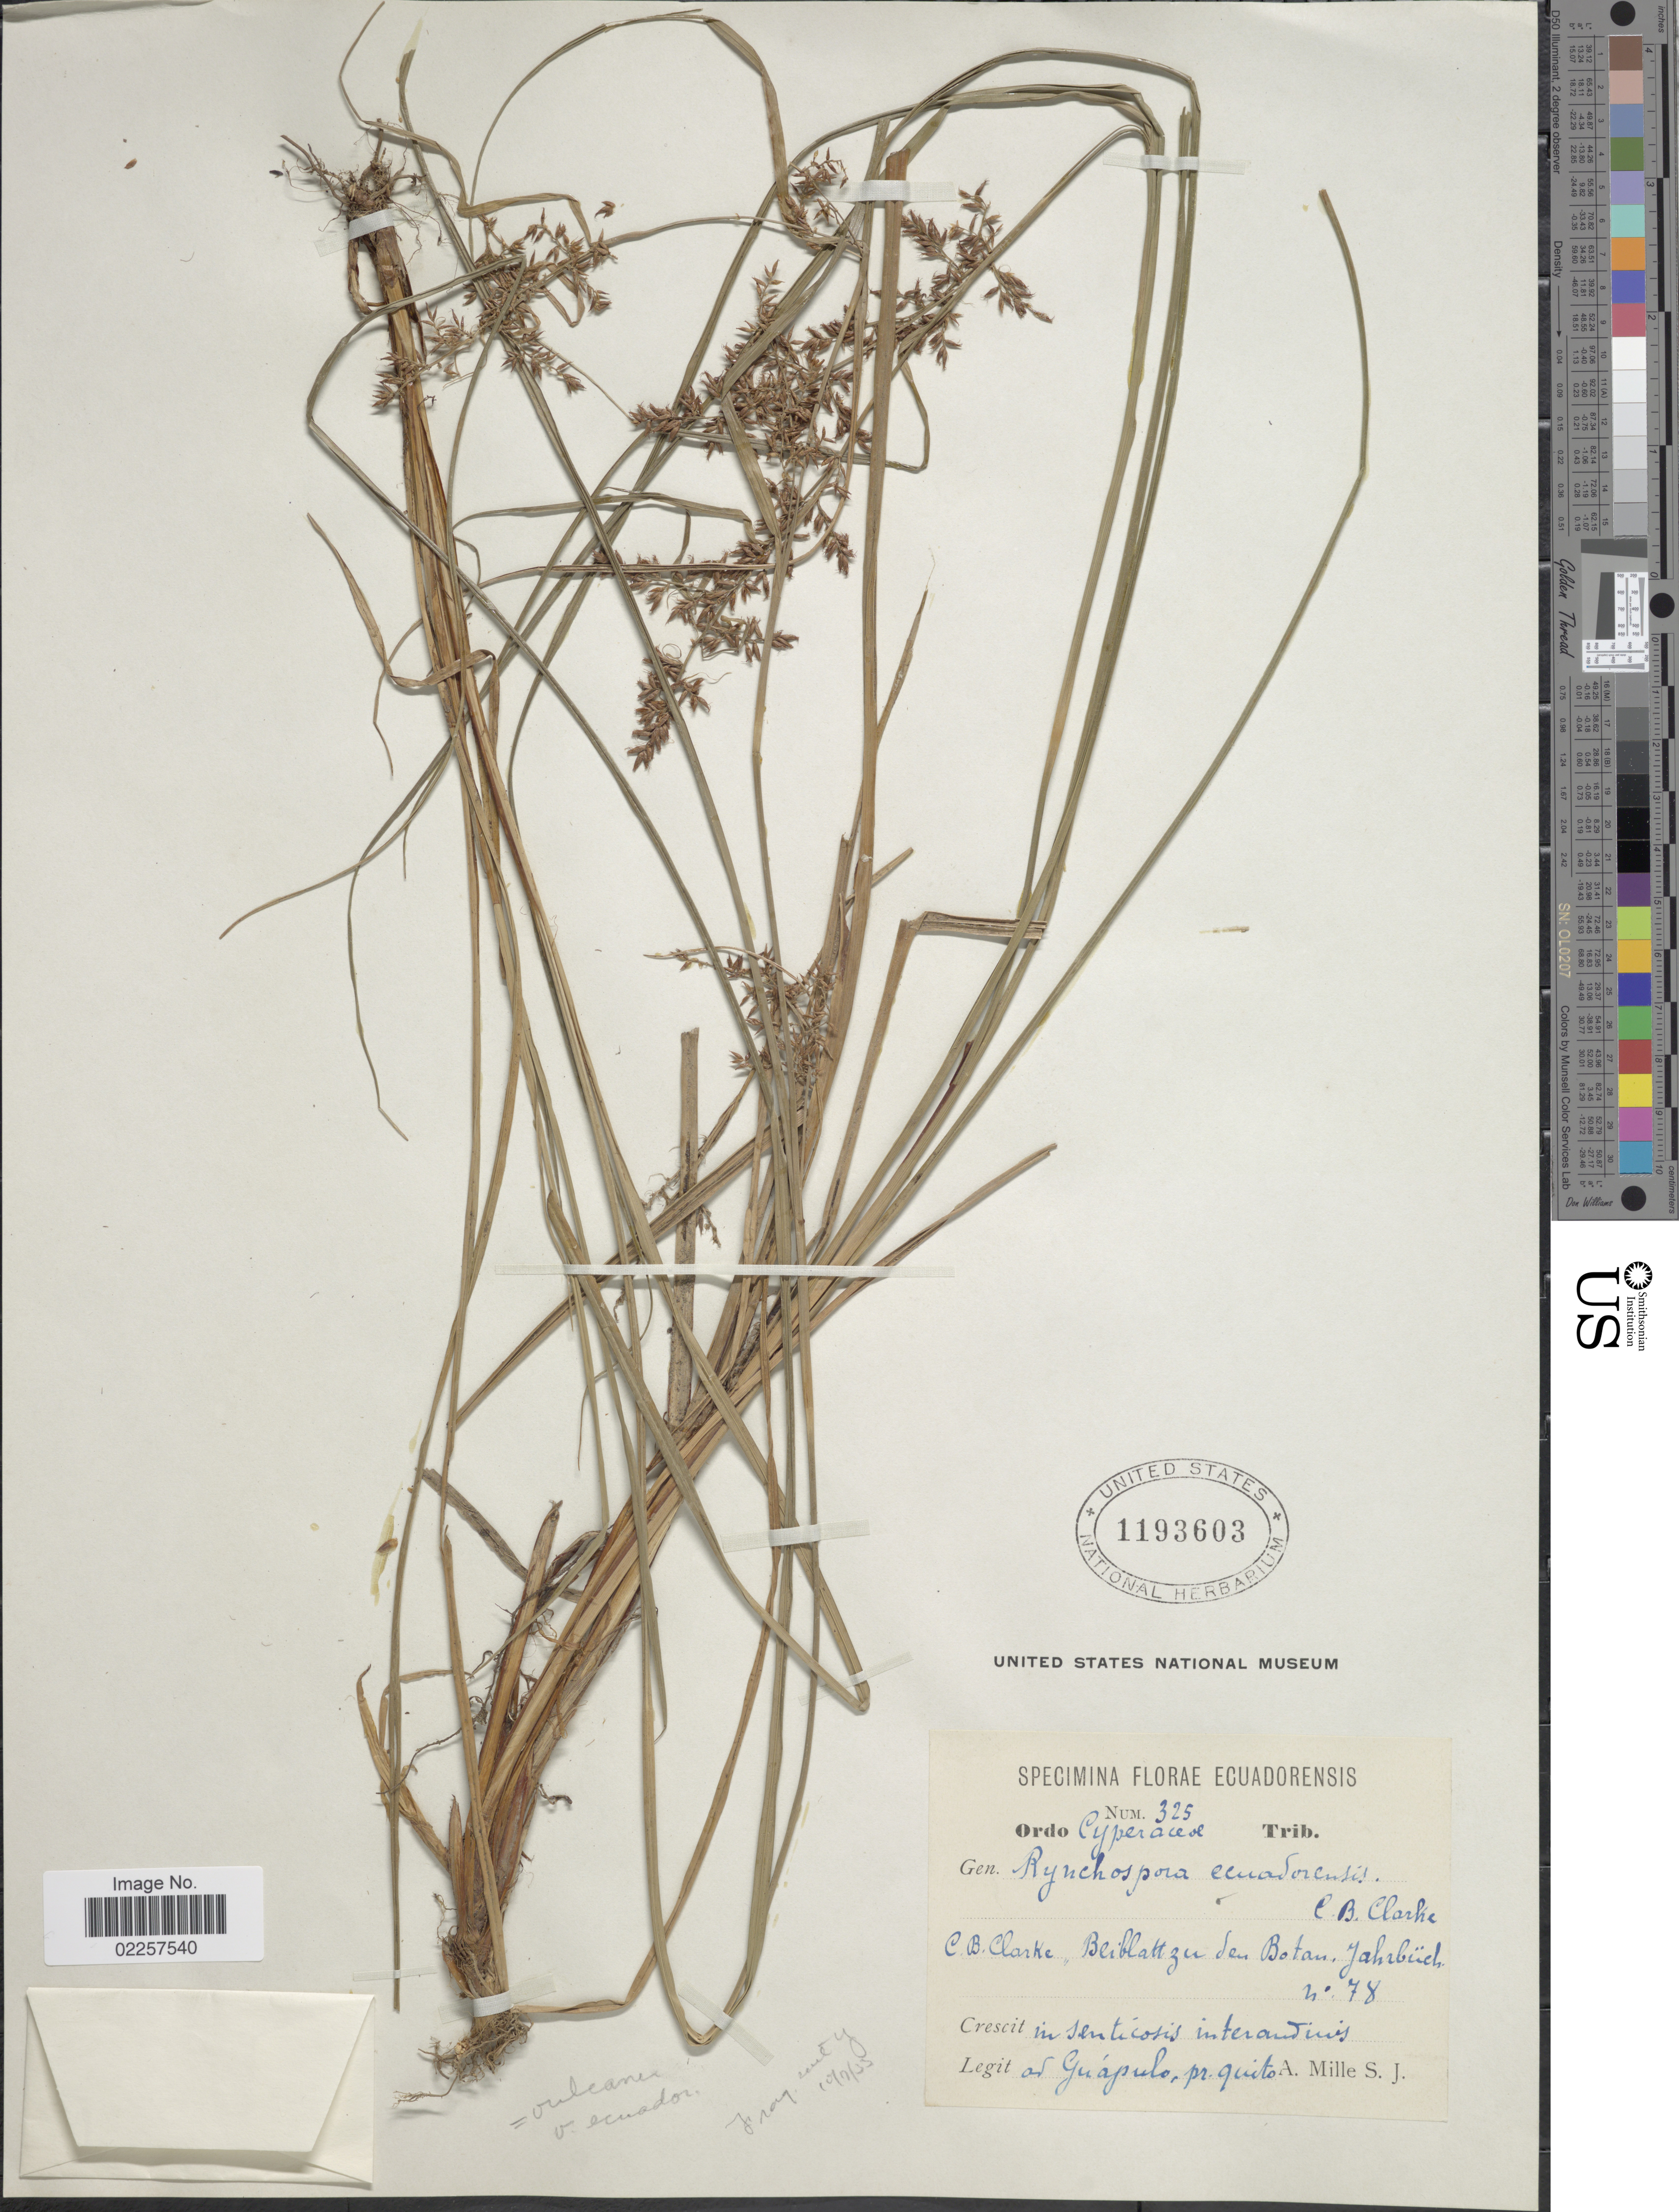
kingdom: Plantae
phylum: Tracheophyta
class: Liliopsida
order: Poales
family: Cyperaceae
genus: Rhynchospora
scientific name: Rhynchospora vulcani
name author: Boeckeler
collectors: A. Mille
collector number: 78/325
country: Ecuador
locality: ad Guápulo, pr. Quito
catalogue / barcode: US 1193603